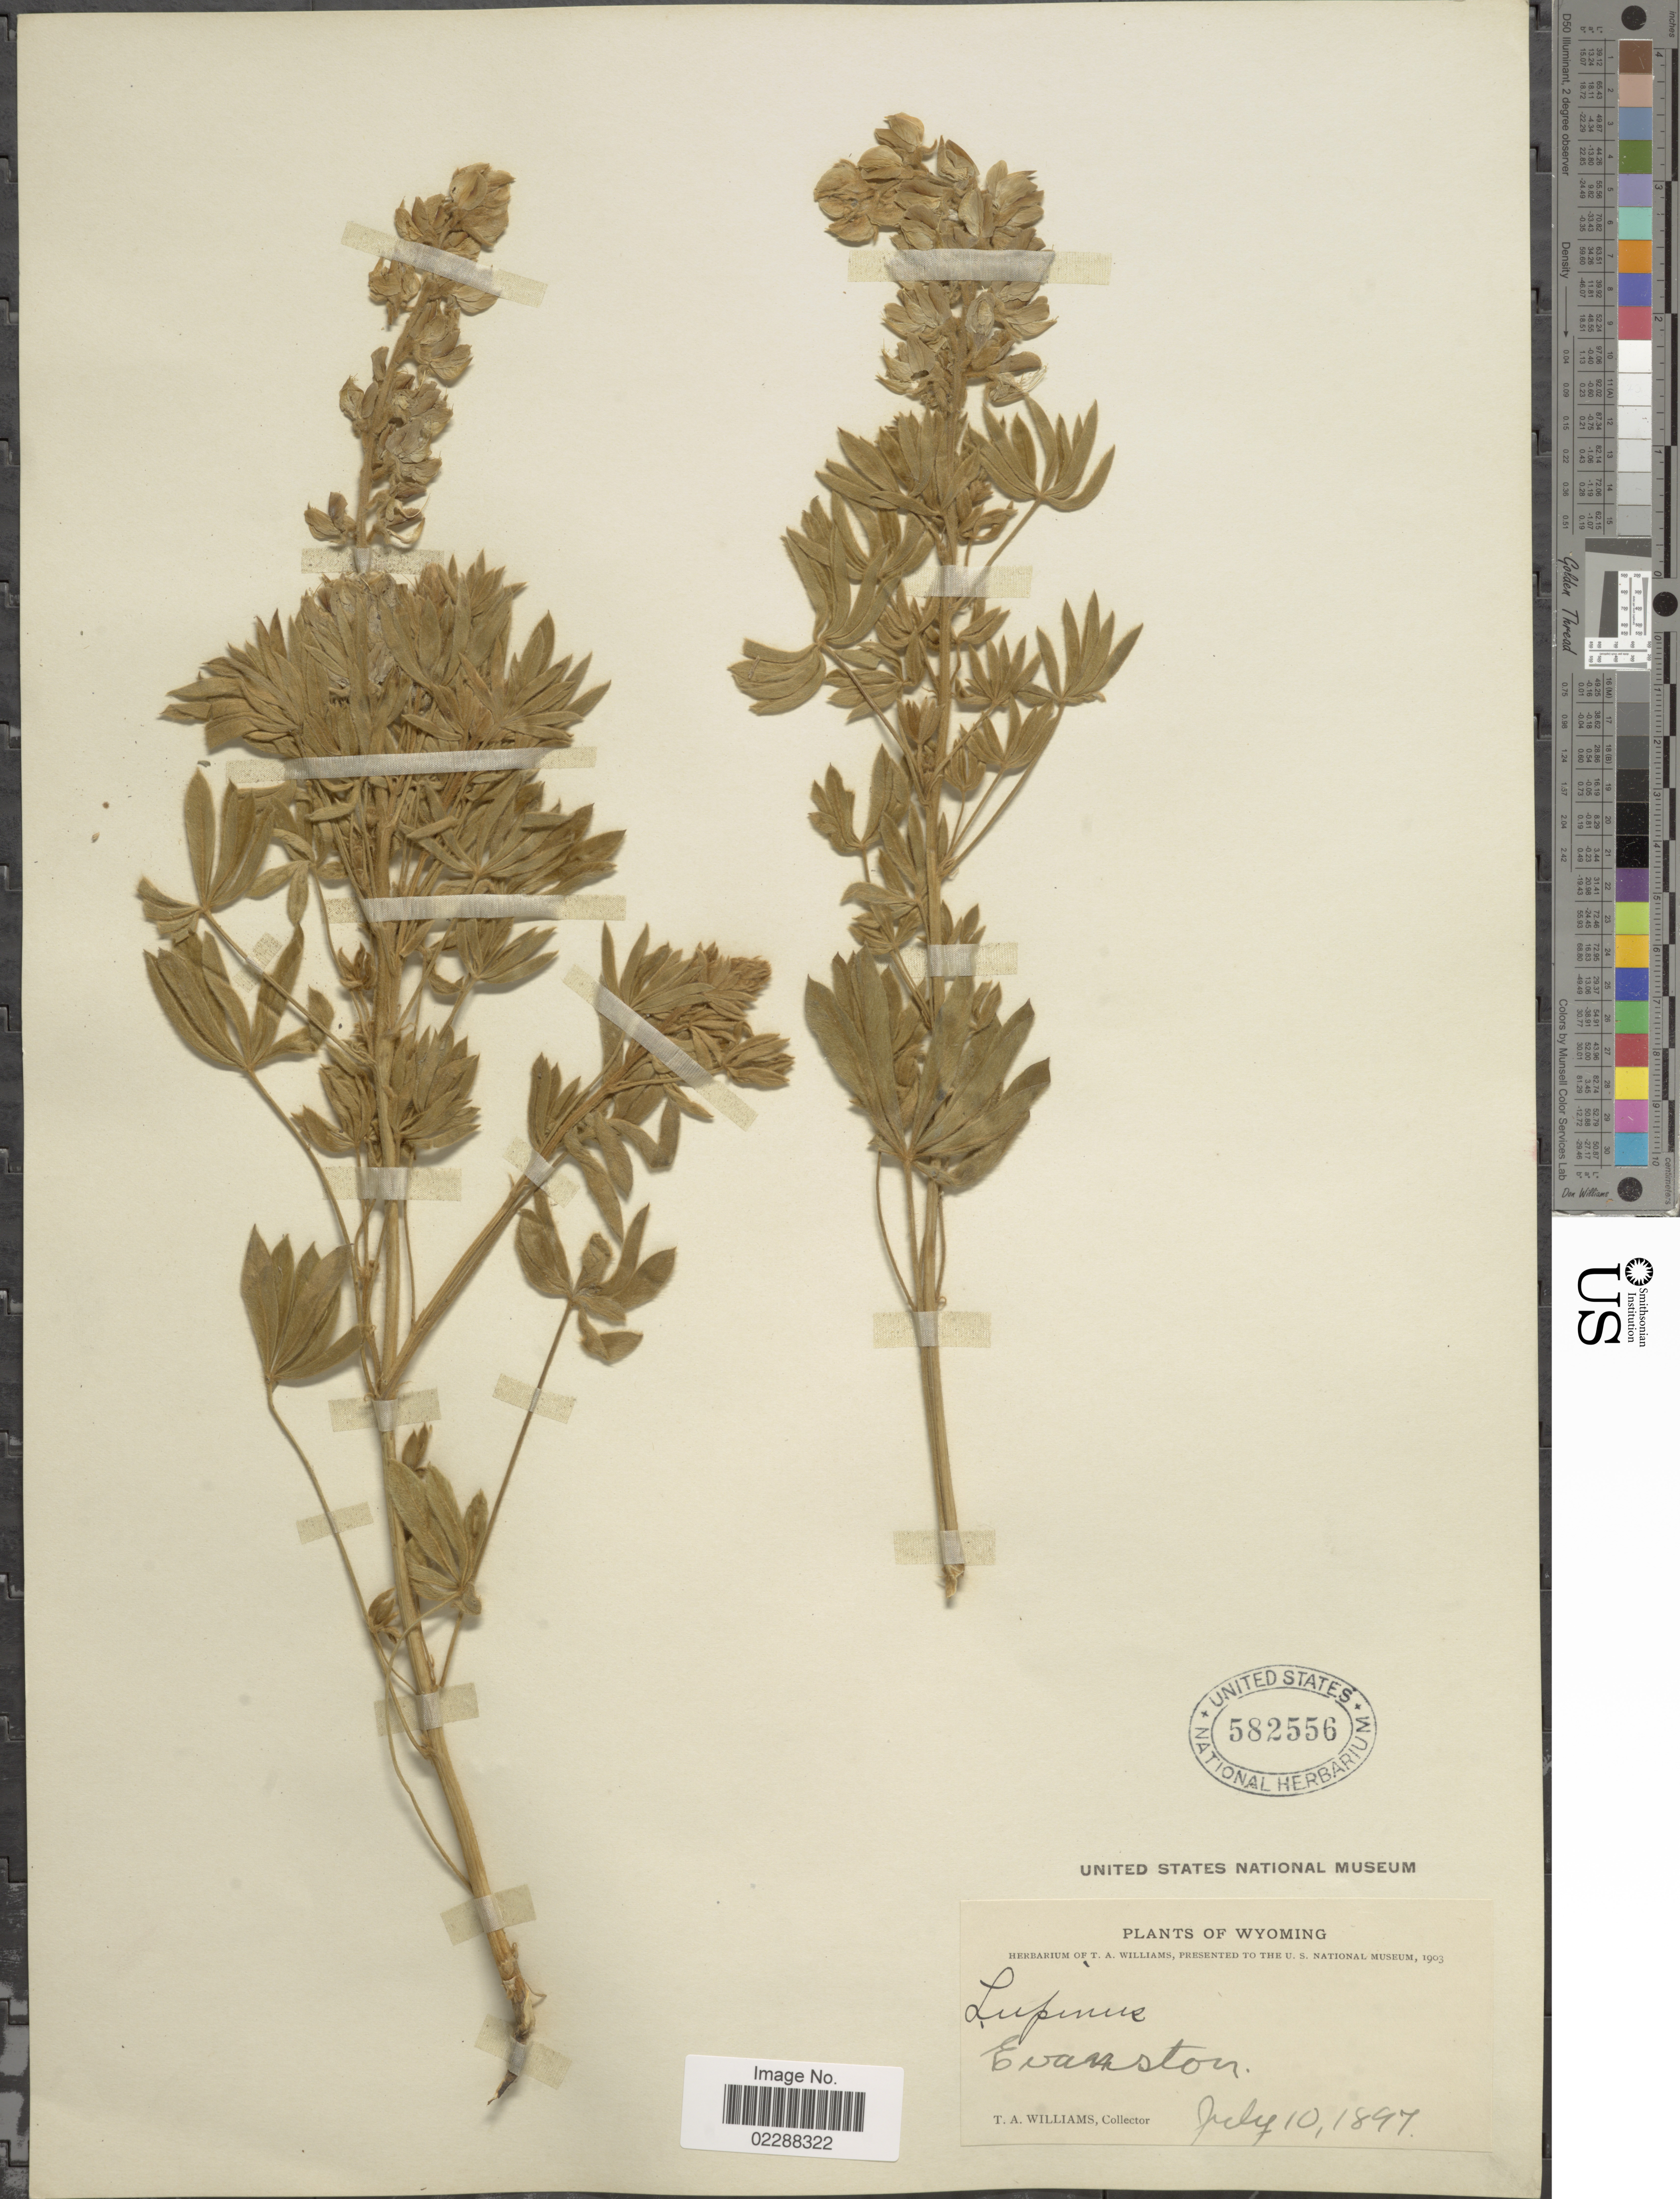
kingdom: Plantae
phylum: Tracheophyta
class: Magnoliopsida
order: Fabales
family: Fabaceae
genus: Lupinus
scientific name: Lupinus sp.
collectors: T. A. Williams (herbarium)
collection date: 1897-07-10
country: United States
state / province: Wyoming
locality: Evanston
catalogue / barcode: US 582556